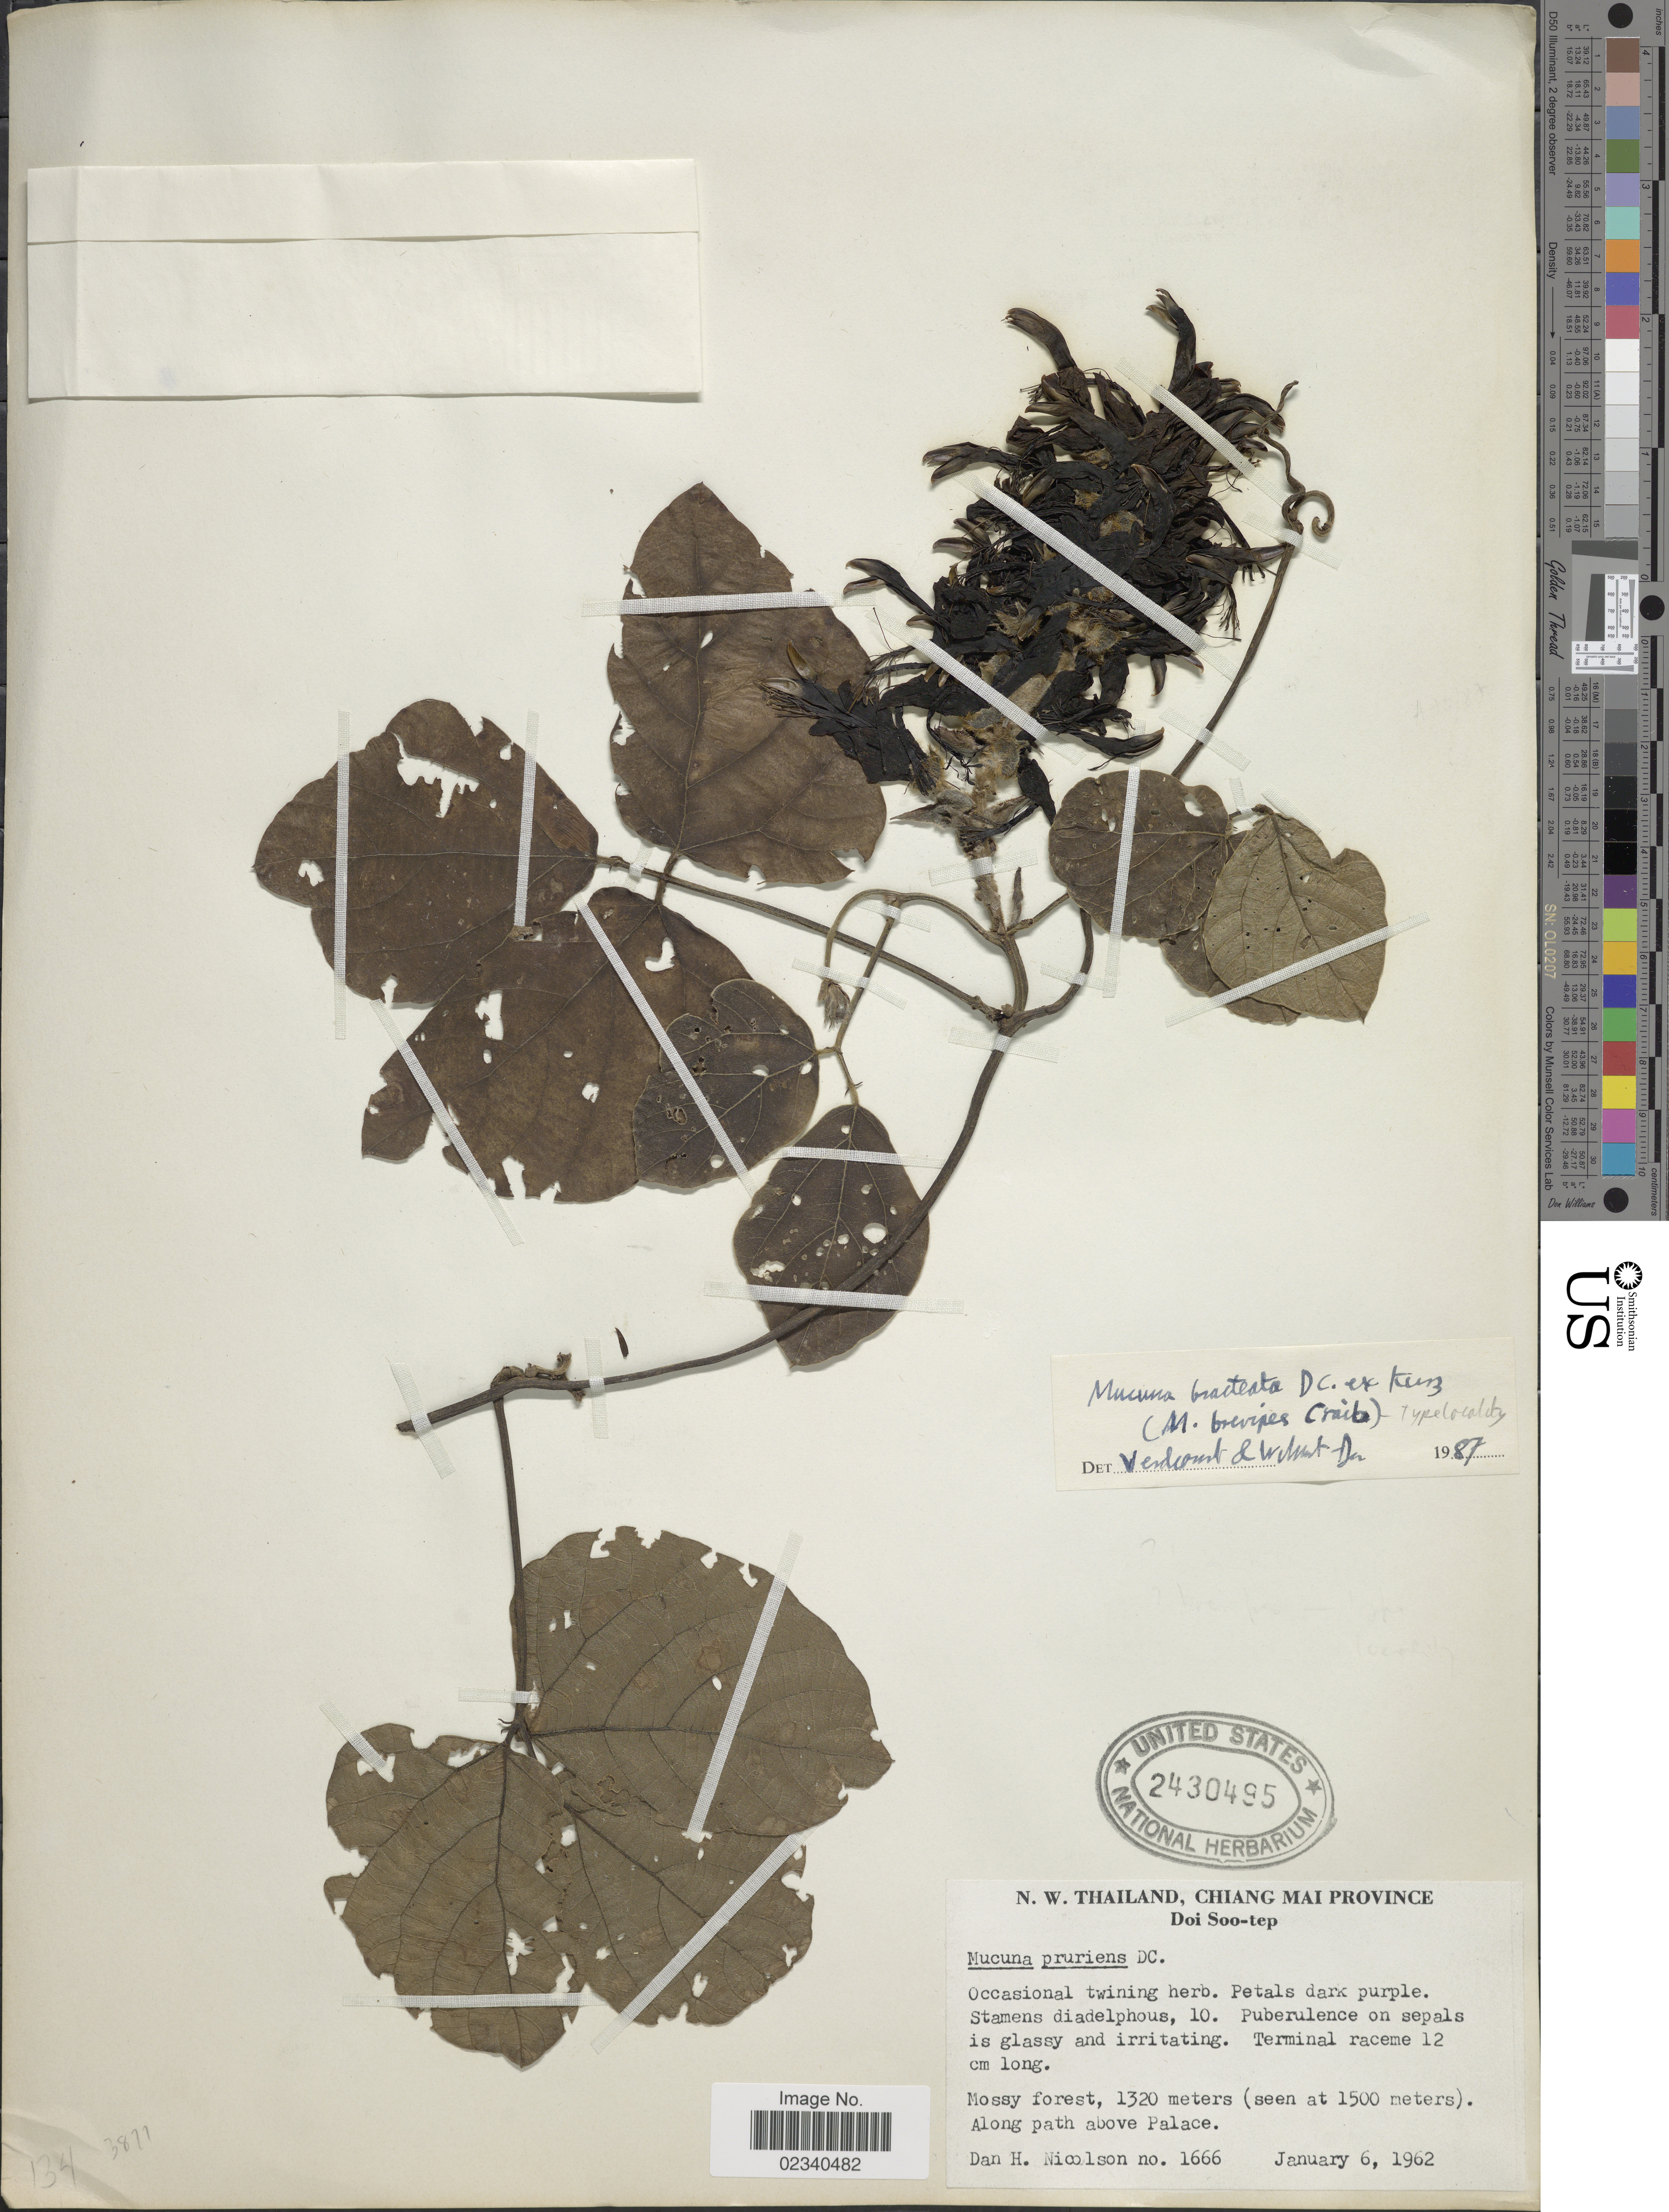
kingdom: Plantae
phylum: Tracheophyta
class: Magnoliopsida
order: Fabales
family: Fabaceae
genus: Mucuna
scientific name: Mucuna bracteata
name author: DC. ex Kurz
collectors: D. H. Nicolson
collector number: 1666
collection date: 1962-01-06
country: Thailand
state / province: Chiang Mai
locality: N.W. Thailand, Chiang Mai Province. Doi Soo-tep. Along path above Palace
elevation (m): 1320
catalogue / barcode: US 2430495